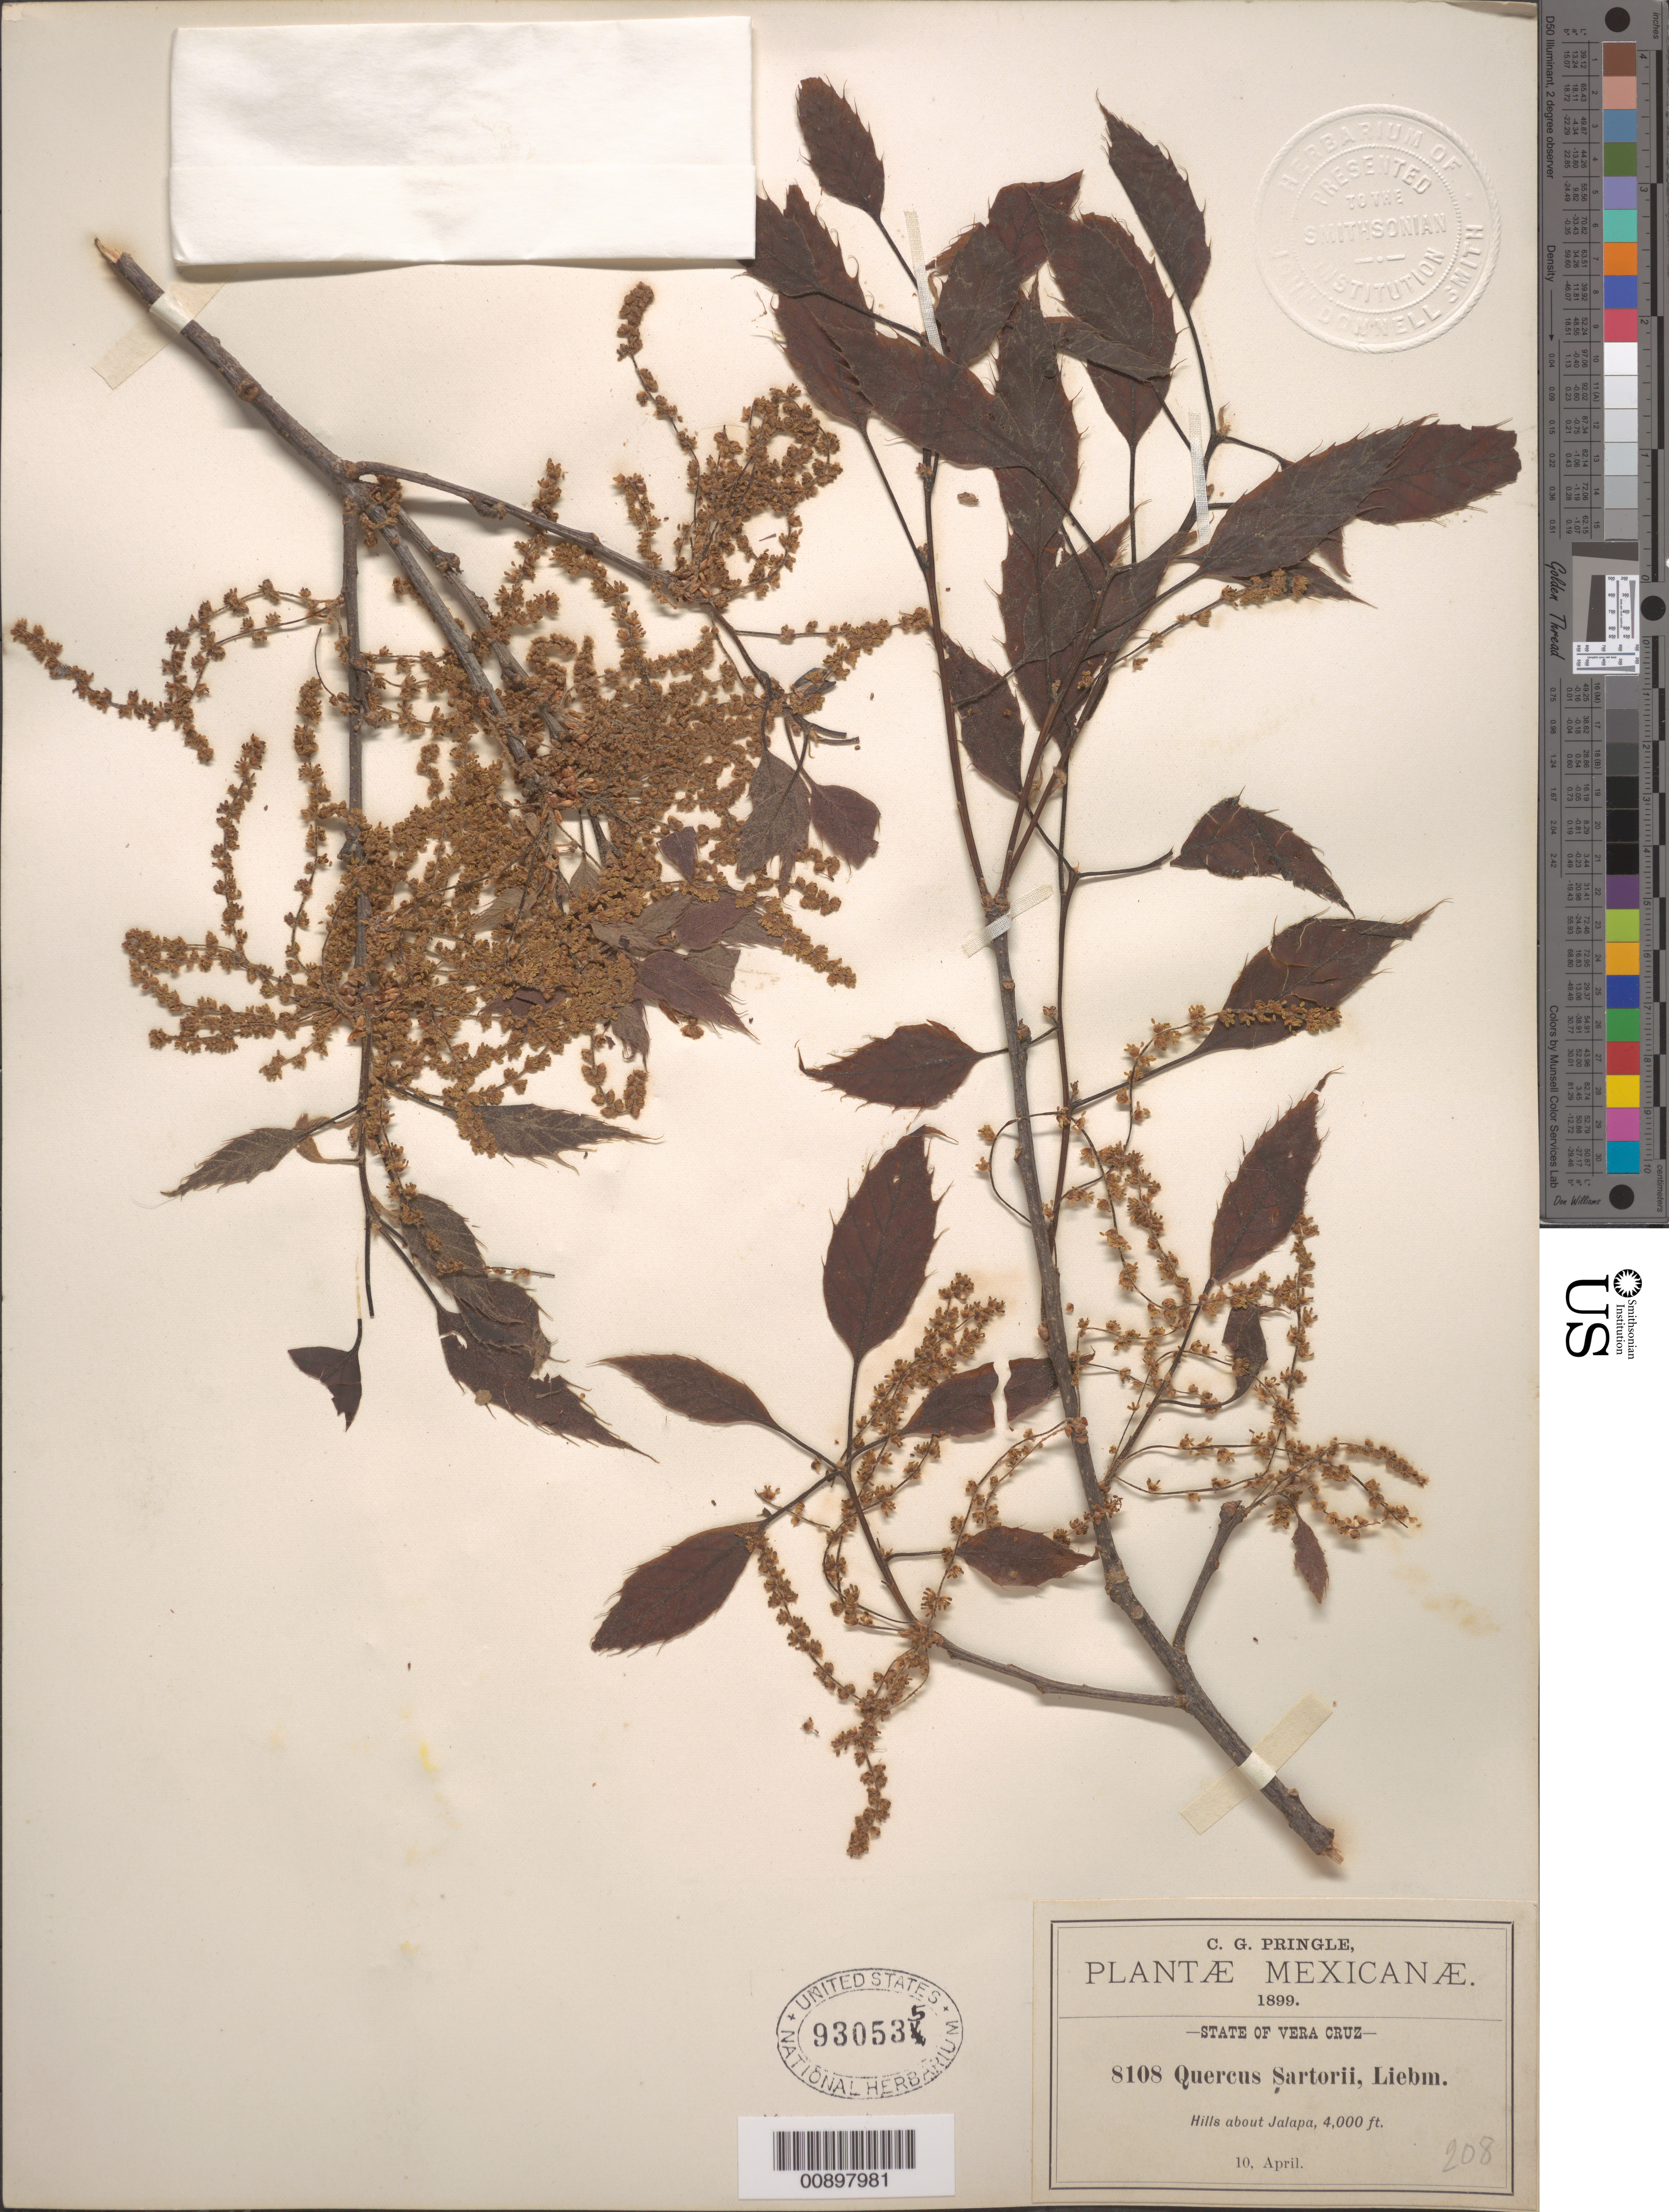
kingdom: Plantae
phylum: Tracheophyta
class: Magnoliopsida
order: Fagales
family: Fagaceae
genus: Quercus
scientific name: Quercus sartorii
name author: Liebm.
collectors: C. G. Pringle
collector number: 8108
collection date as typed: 10 Apr 1899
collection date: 1899-04-10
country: Mexico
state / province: Veracruz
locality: About Jalapa, Veracruz.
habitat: Hills.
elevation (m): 1219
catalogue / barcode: US 930535